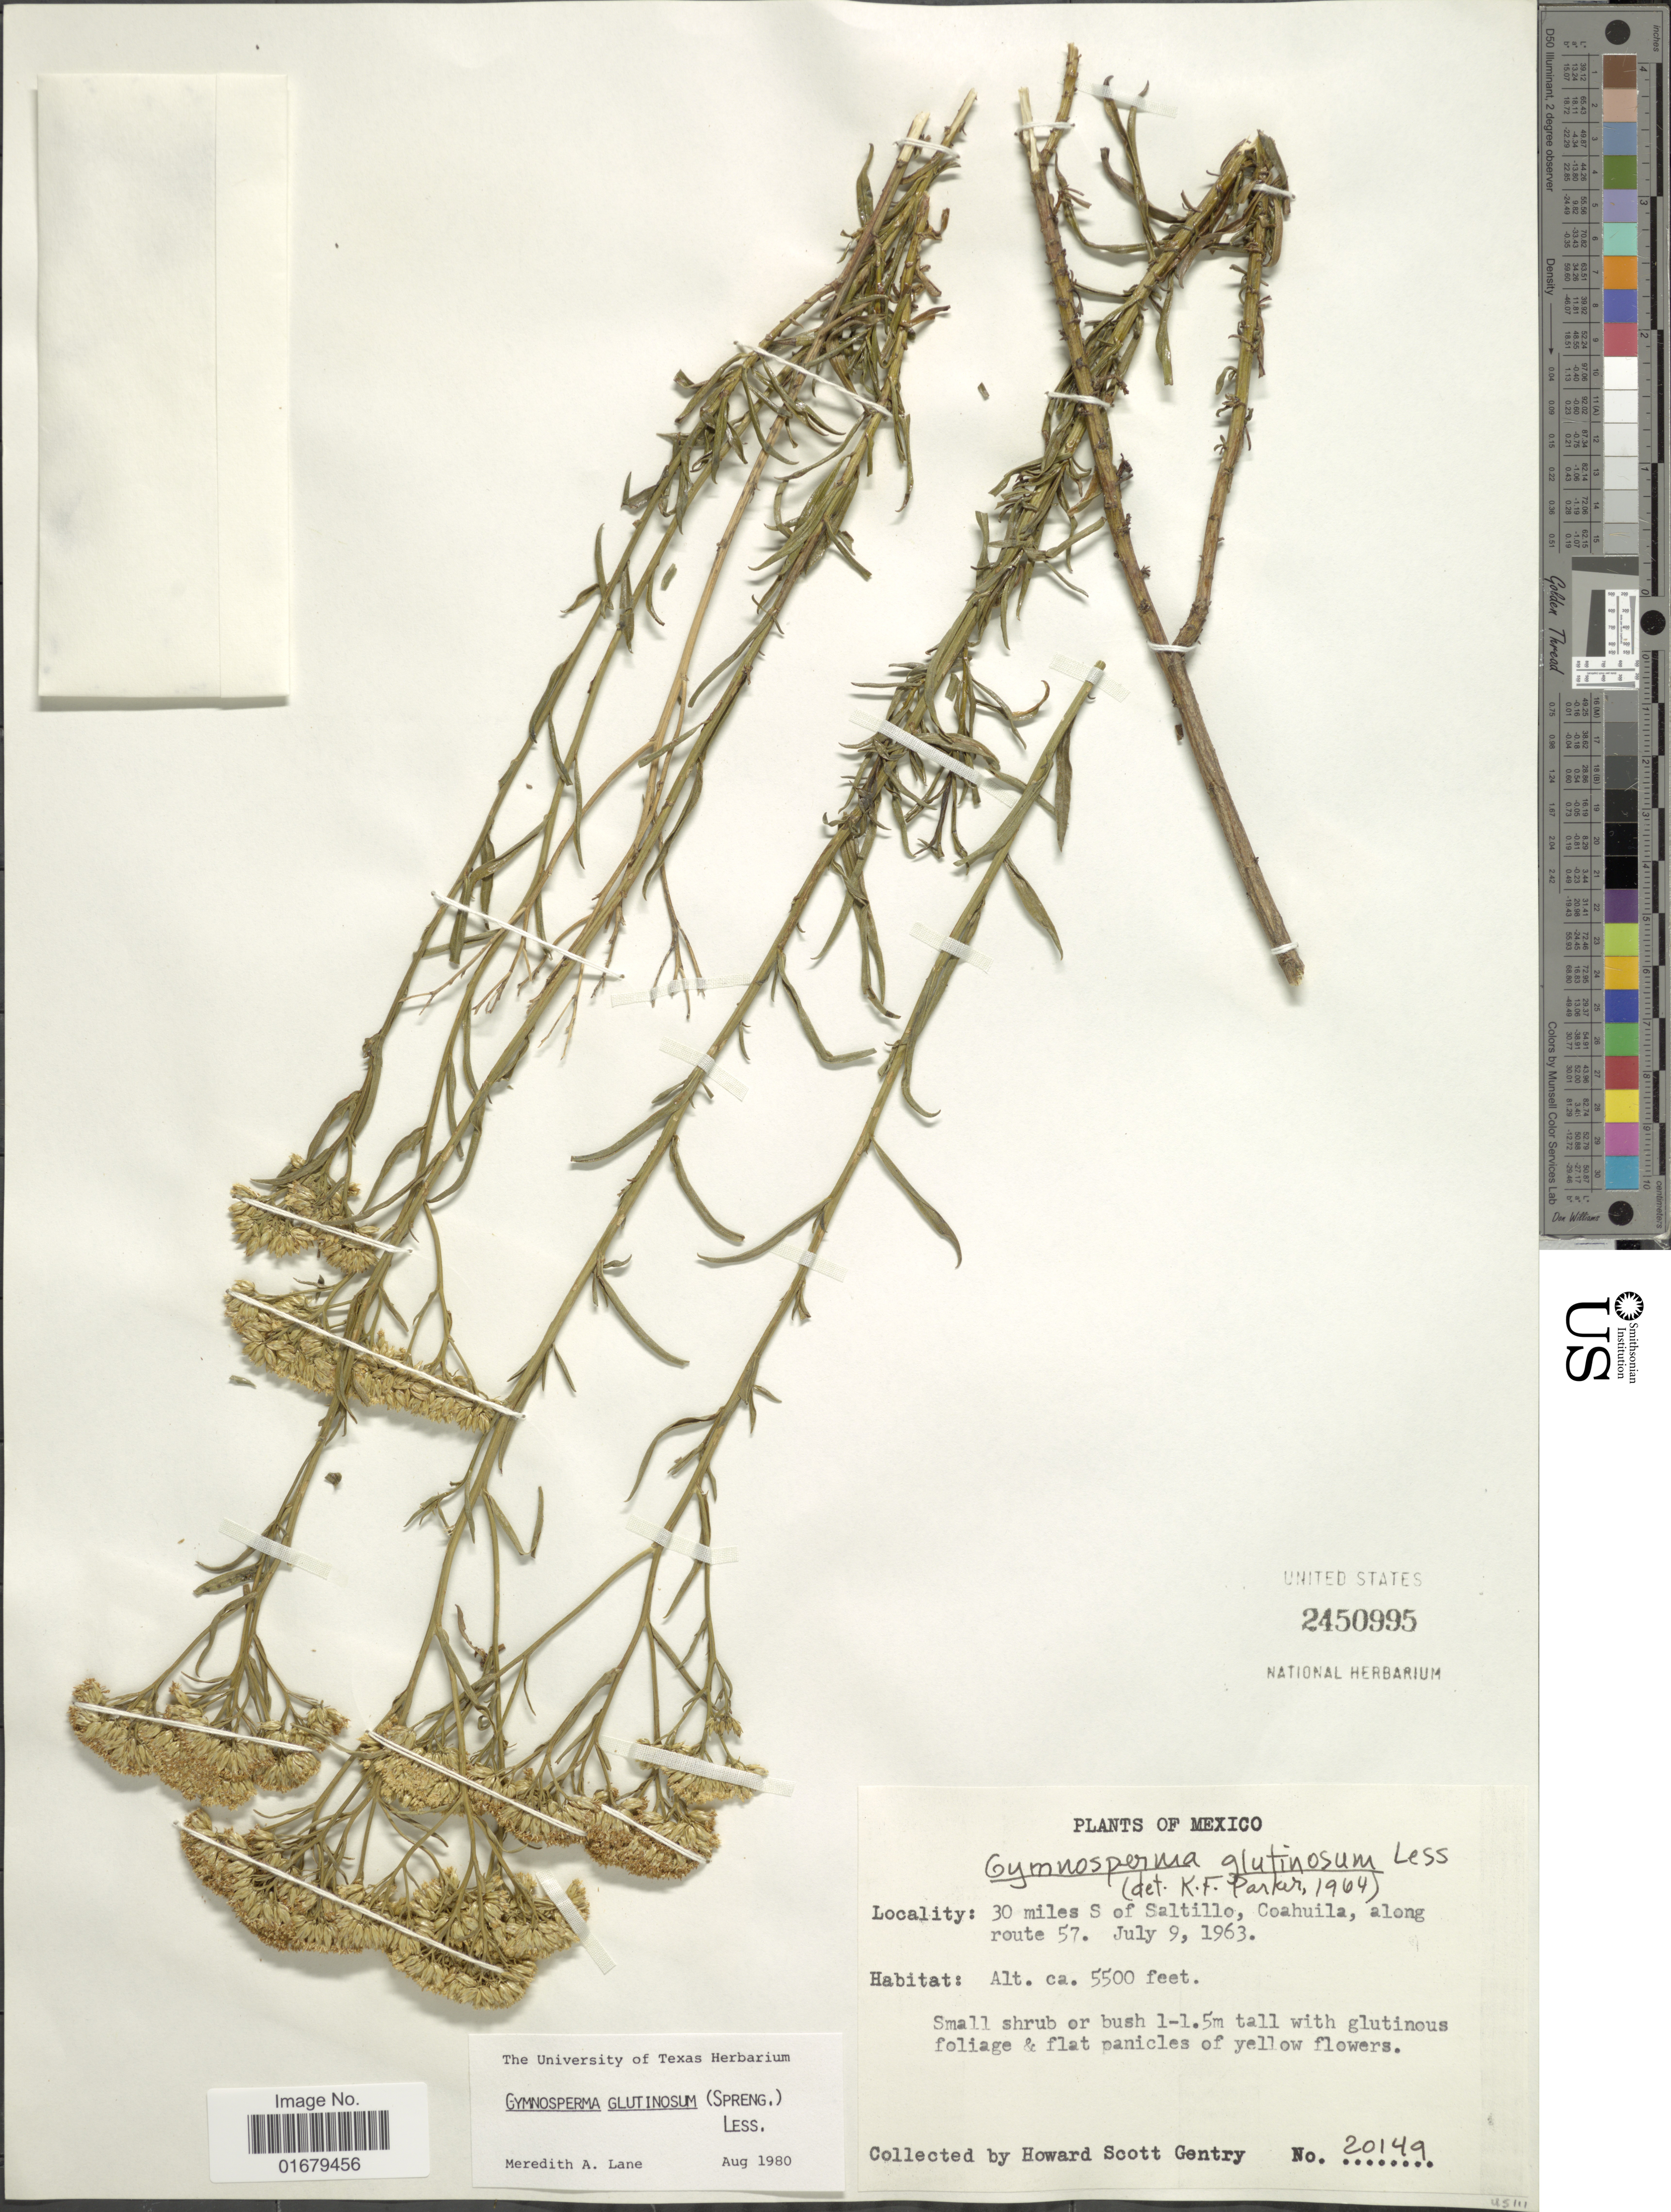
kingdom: Plantae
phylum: Tracheophyta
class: Magnoliopsida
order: Asterales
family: Asteraceae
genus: Gymnosperma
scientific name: Gymnosperma glutinosum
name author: (Spreng.) Less.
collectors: H. S. Gentry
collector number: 20149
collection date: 1963-07-09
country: Mexico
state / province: Coahuila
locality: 30 miles S of Saltillo, Coahuila, along route 57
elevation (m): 1676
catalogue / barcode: US 2450995